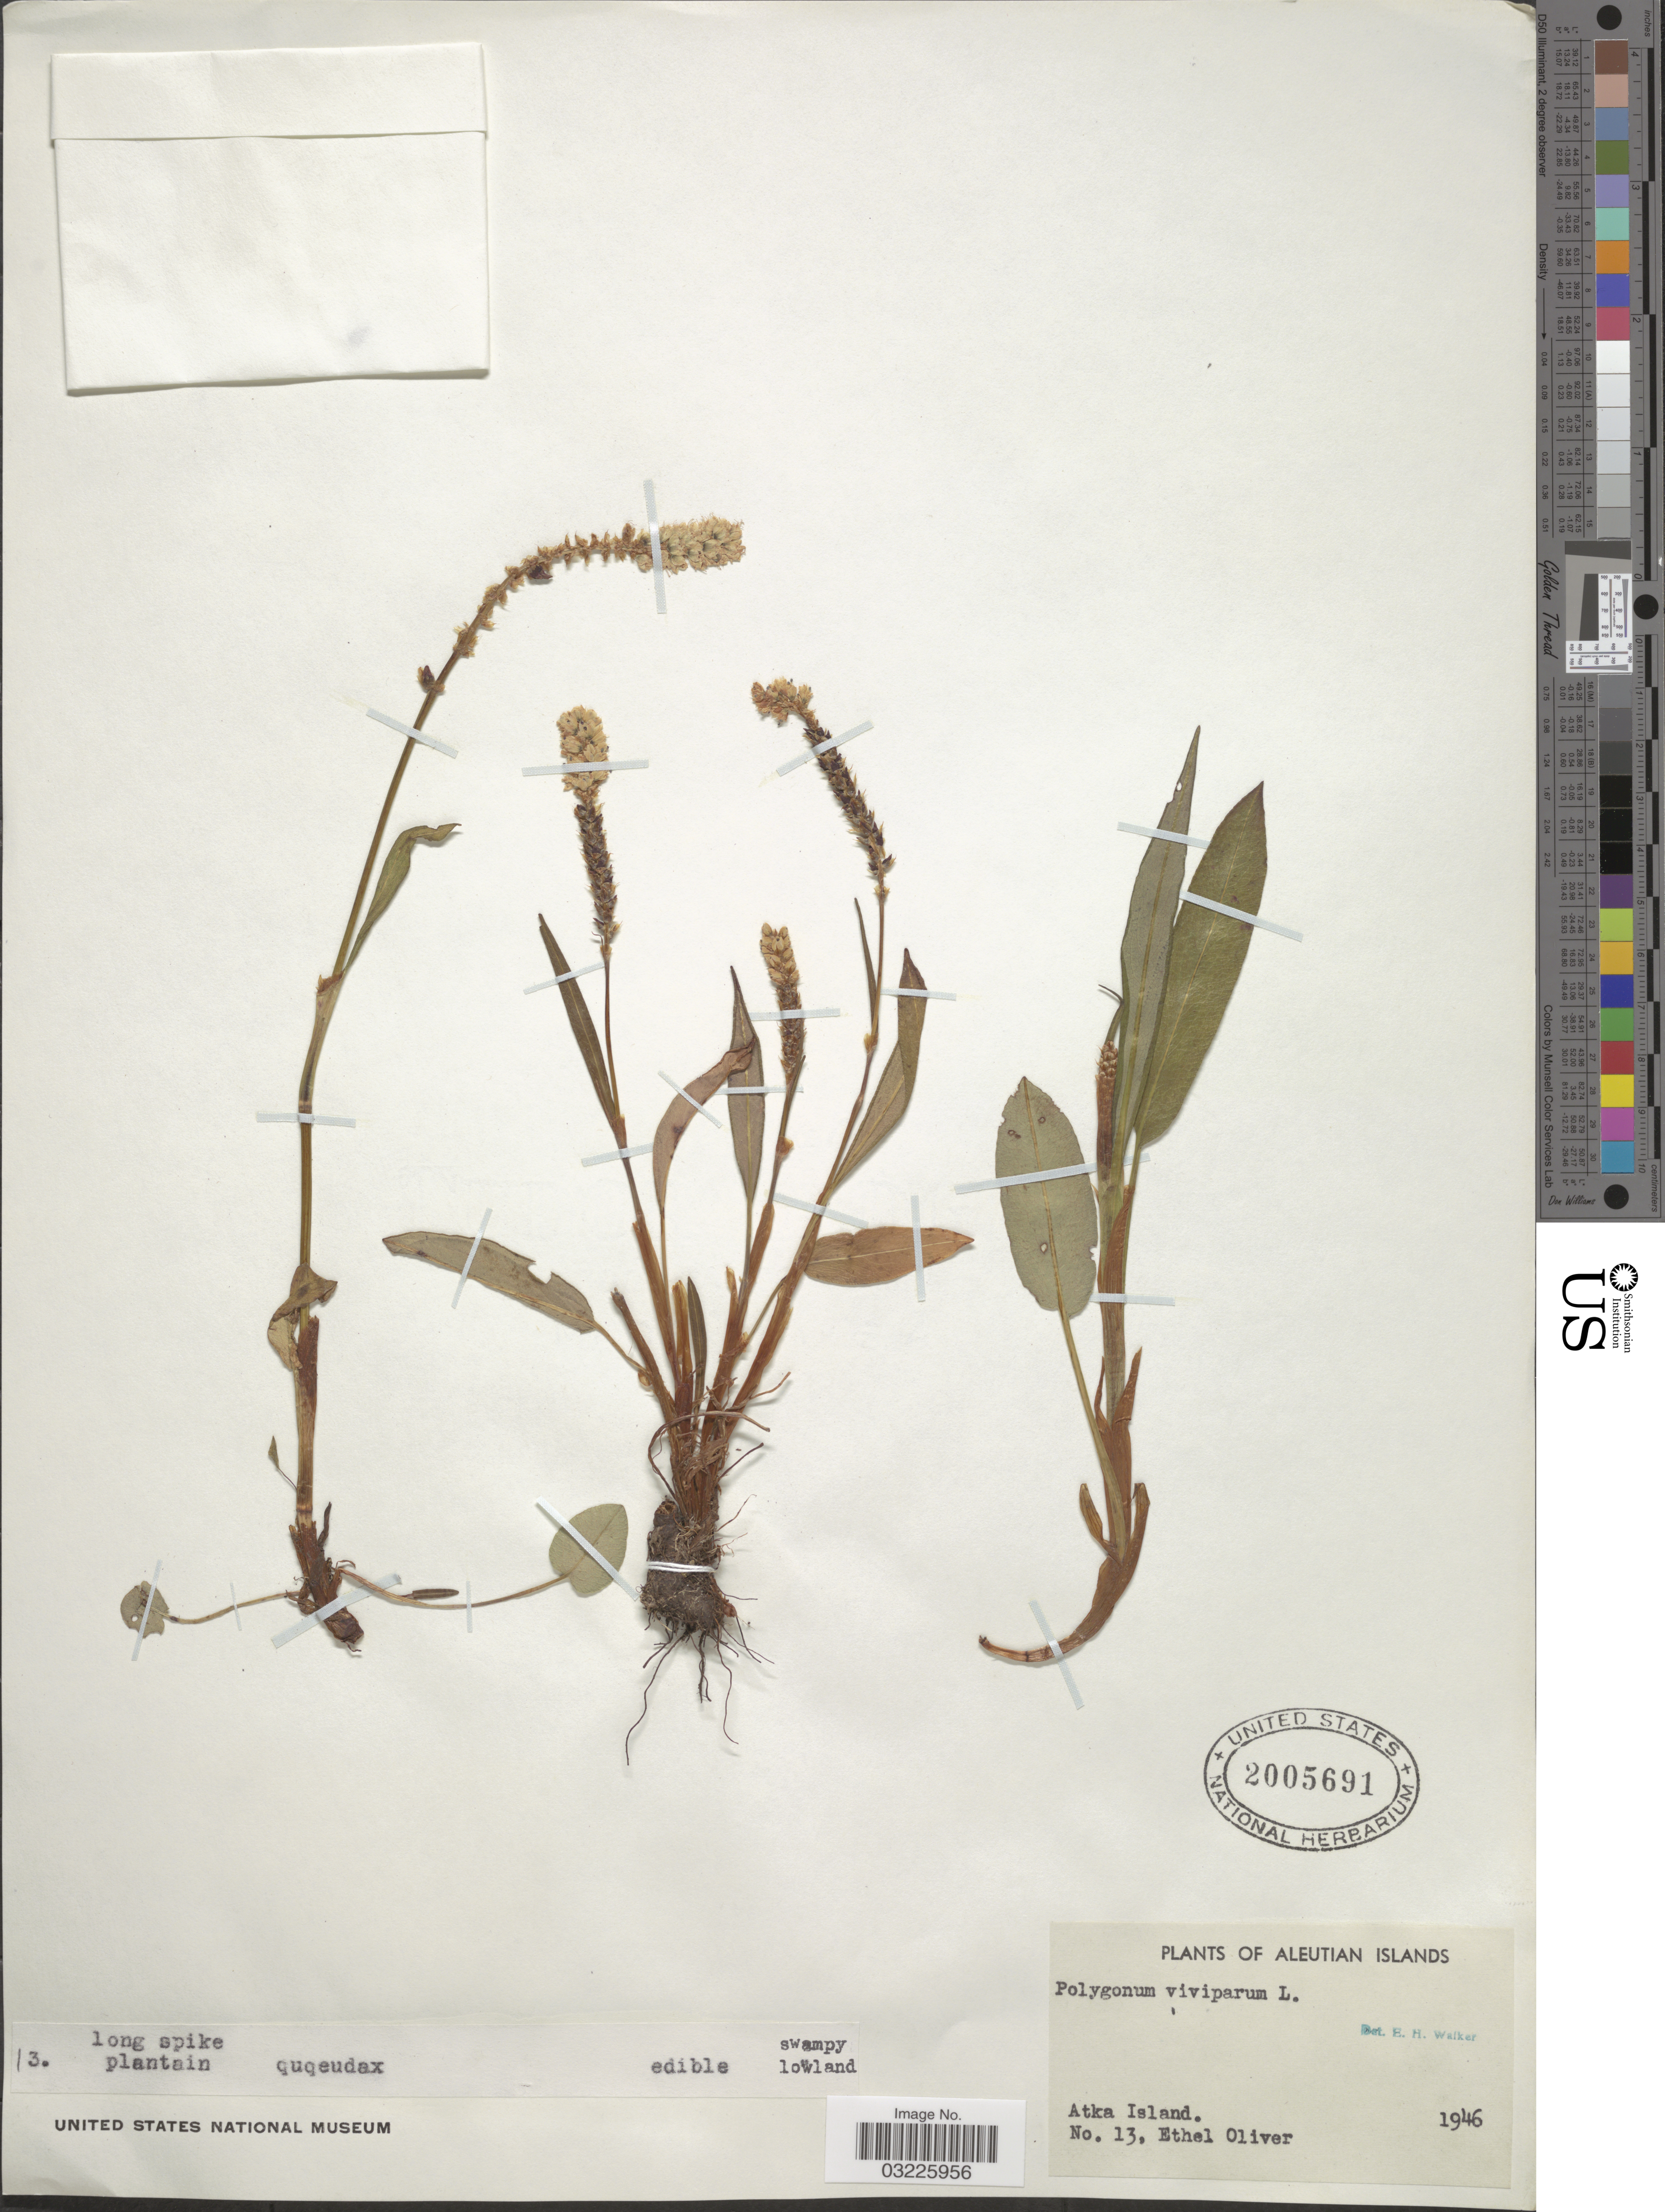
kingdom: Plantae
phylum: Tracheophyta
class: Magnoliopsida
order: Caryophyllales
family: Polygonaceae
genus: Bistorta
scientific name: Bistorta vivipara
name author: (L.) Delarbre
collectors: E. Oliver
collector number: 13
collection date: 1946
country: United States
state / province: Alaska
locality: Aleutian Island. Atka Island.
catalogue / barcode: US 2005691